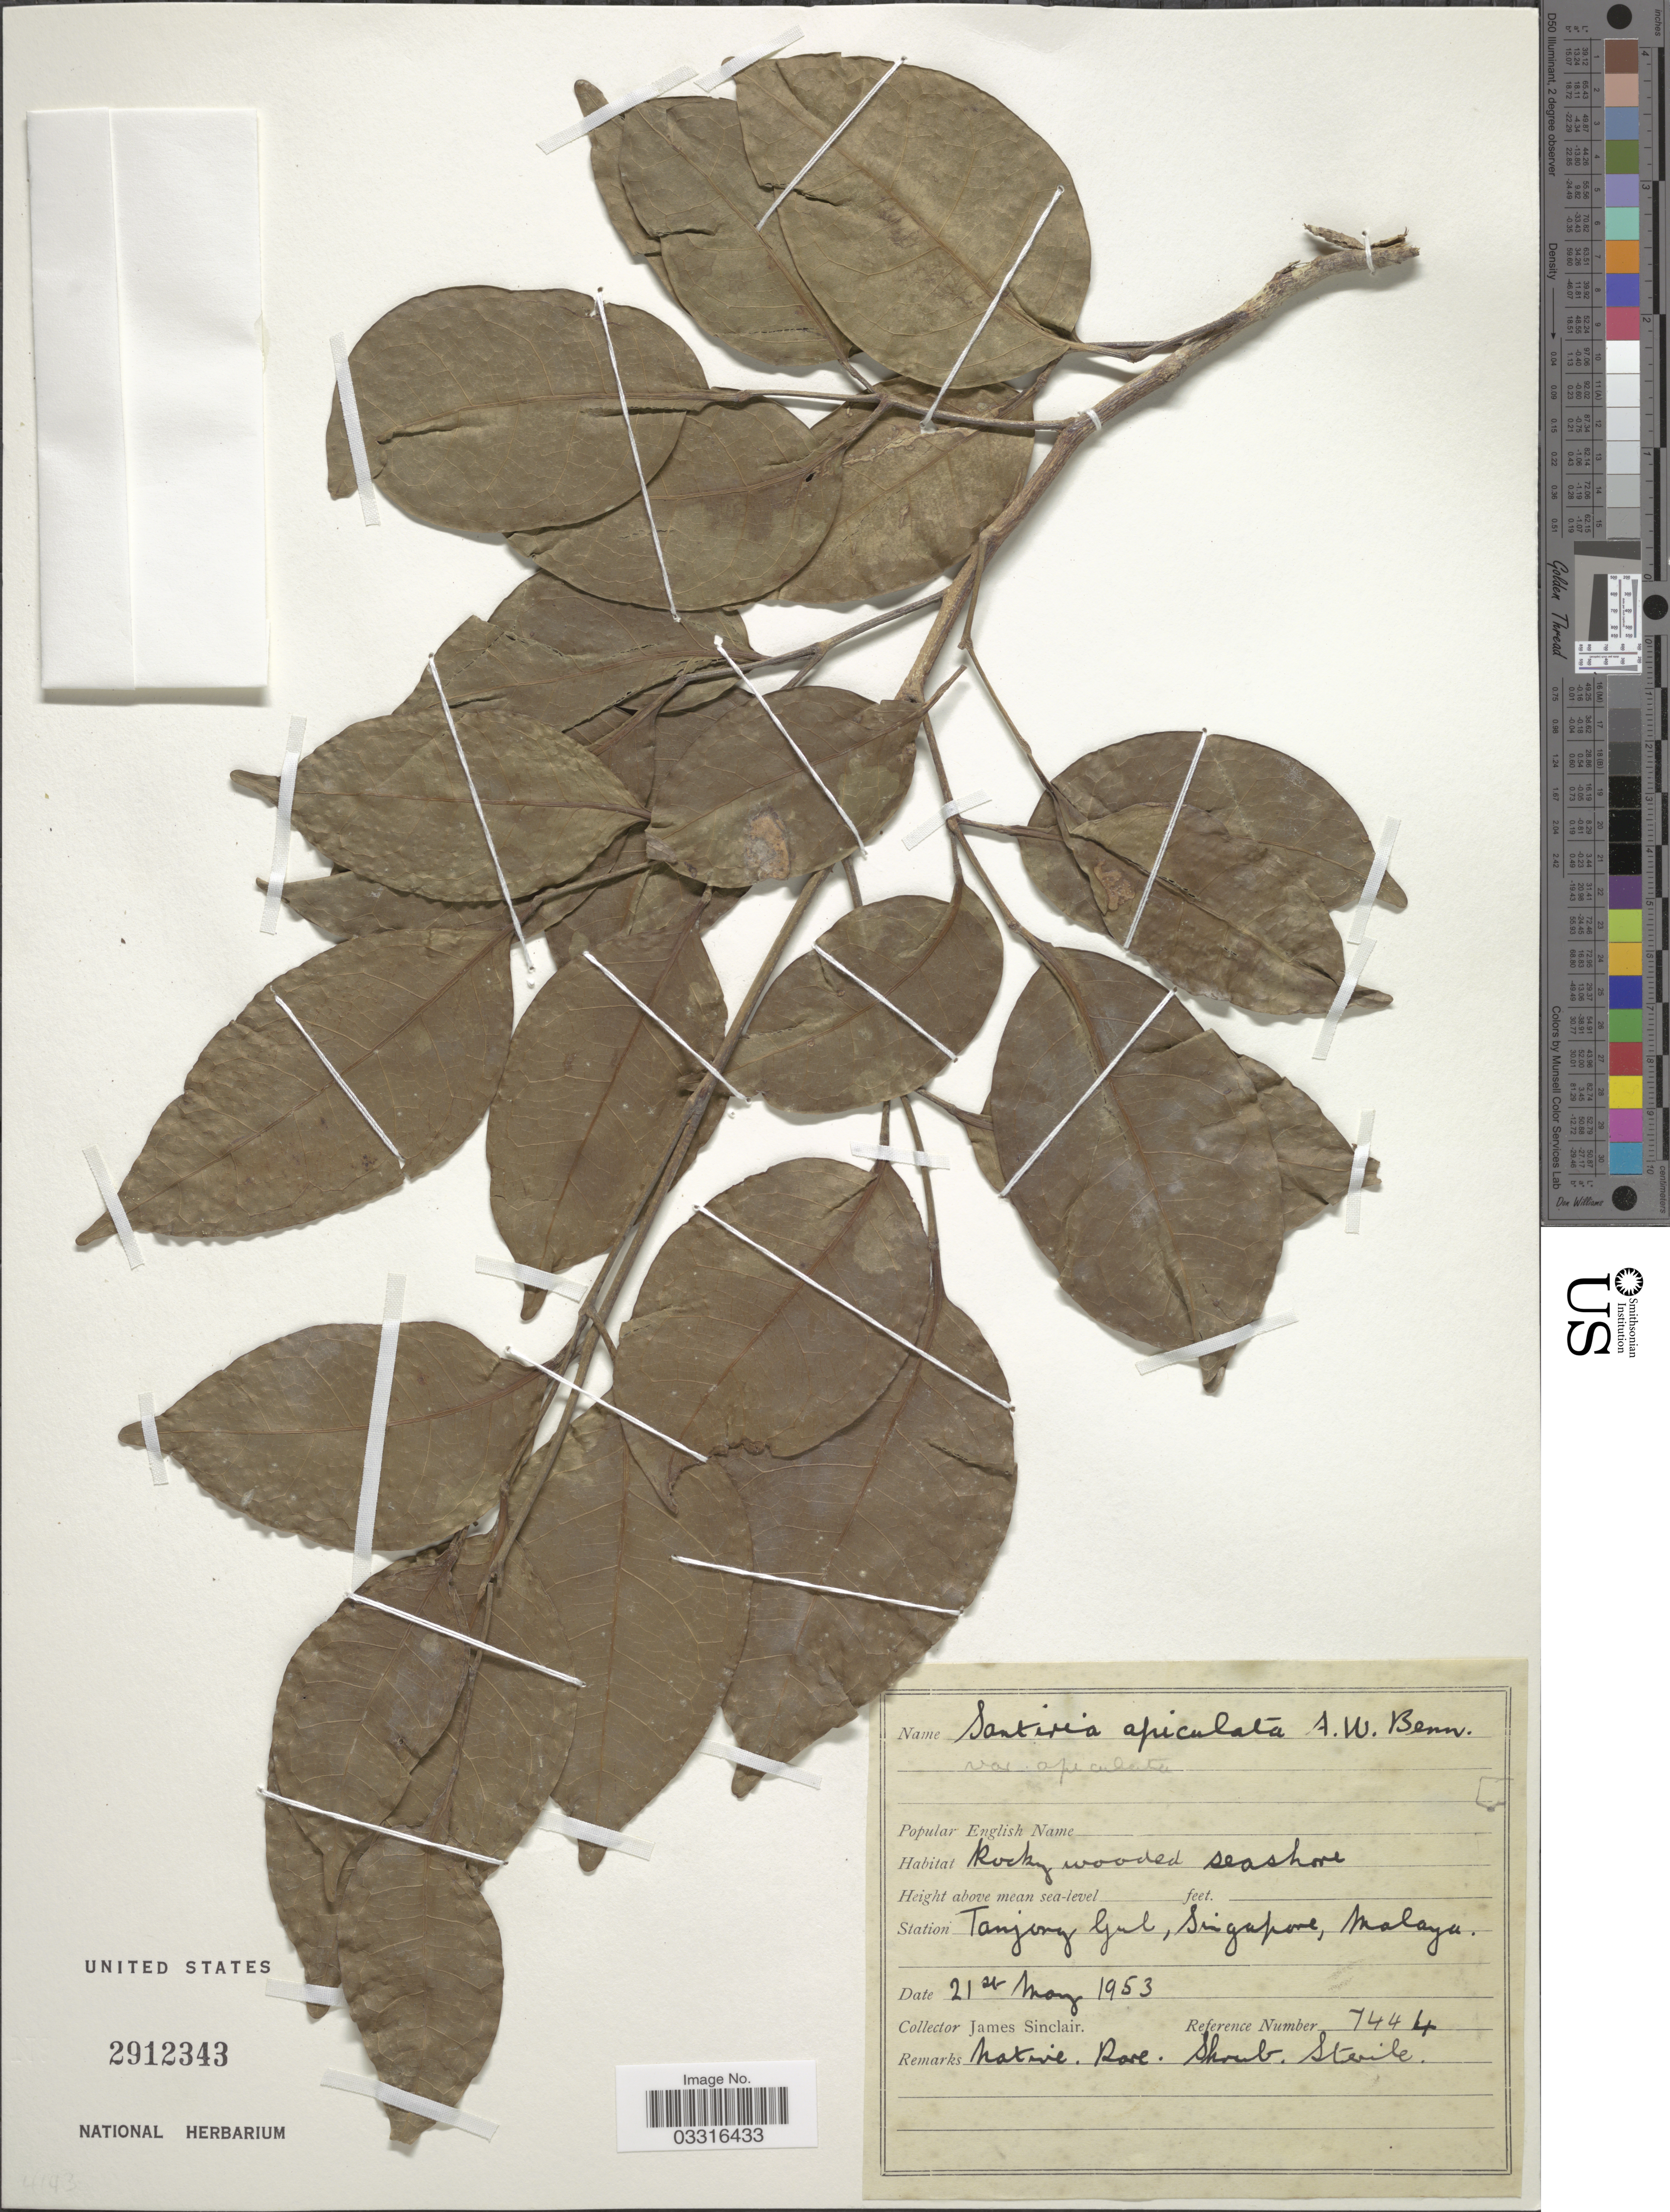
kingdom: Plantae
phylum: Tracheophyta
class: Magnoliopsida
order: Sapindales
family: Burseraceae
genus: Santiria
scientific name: Santiria apiculata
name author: A.W. Benn.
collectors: J. Sinclair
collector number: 7444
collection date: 1953-05-21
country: Singapore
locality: Station Tanjong Gul, Singapore, Malaya.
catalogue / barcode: US 2912343